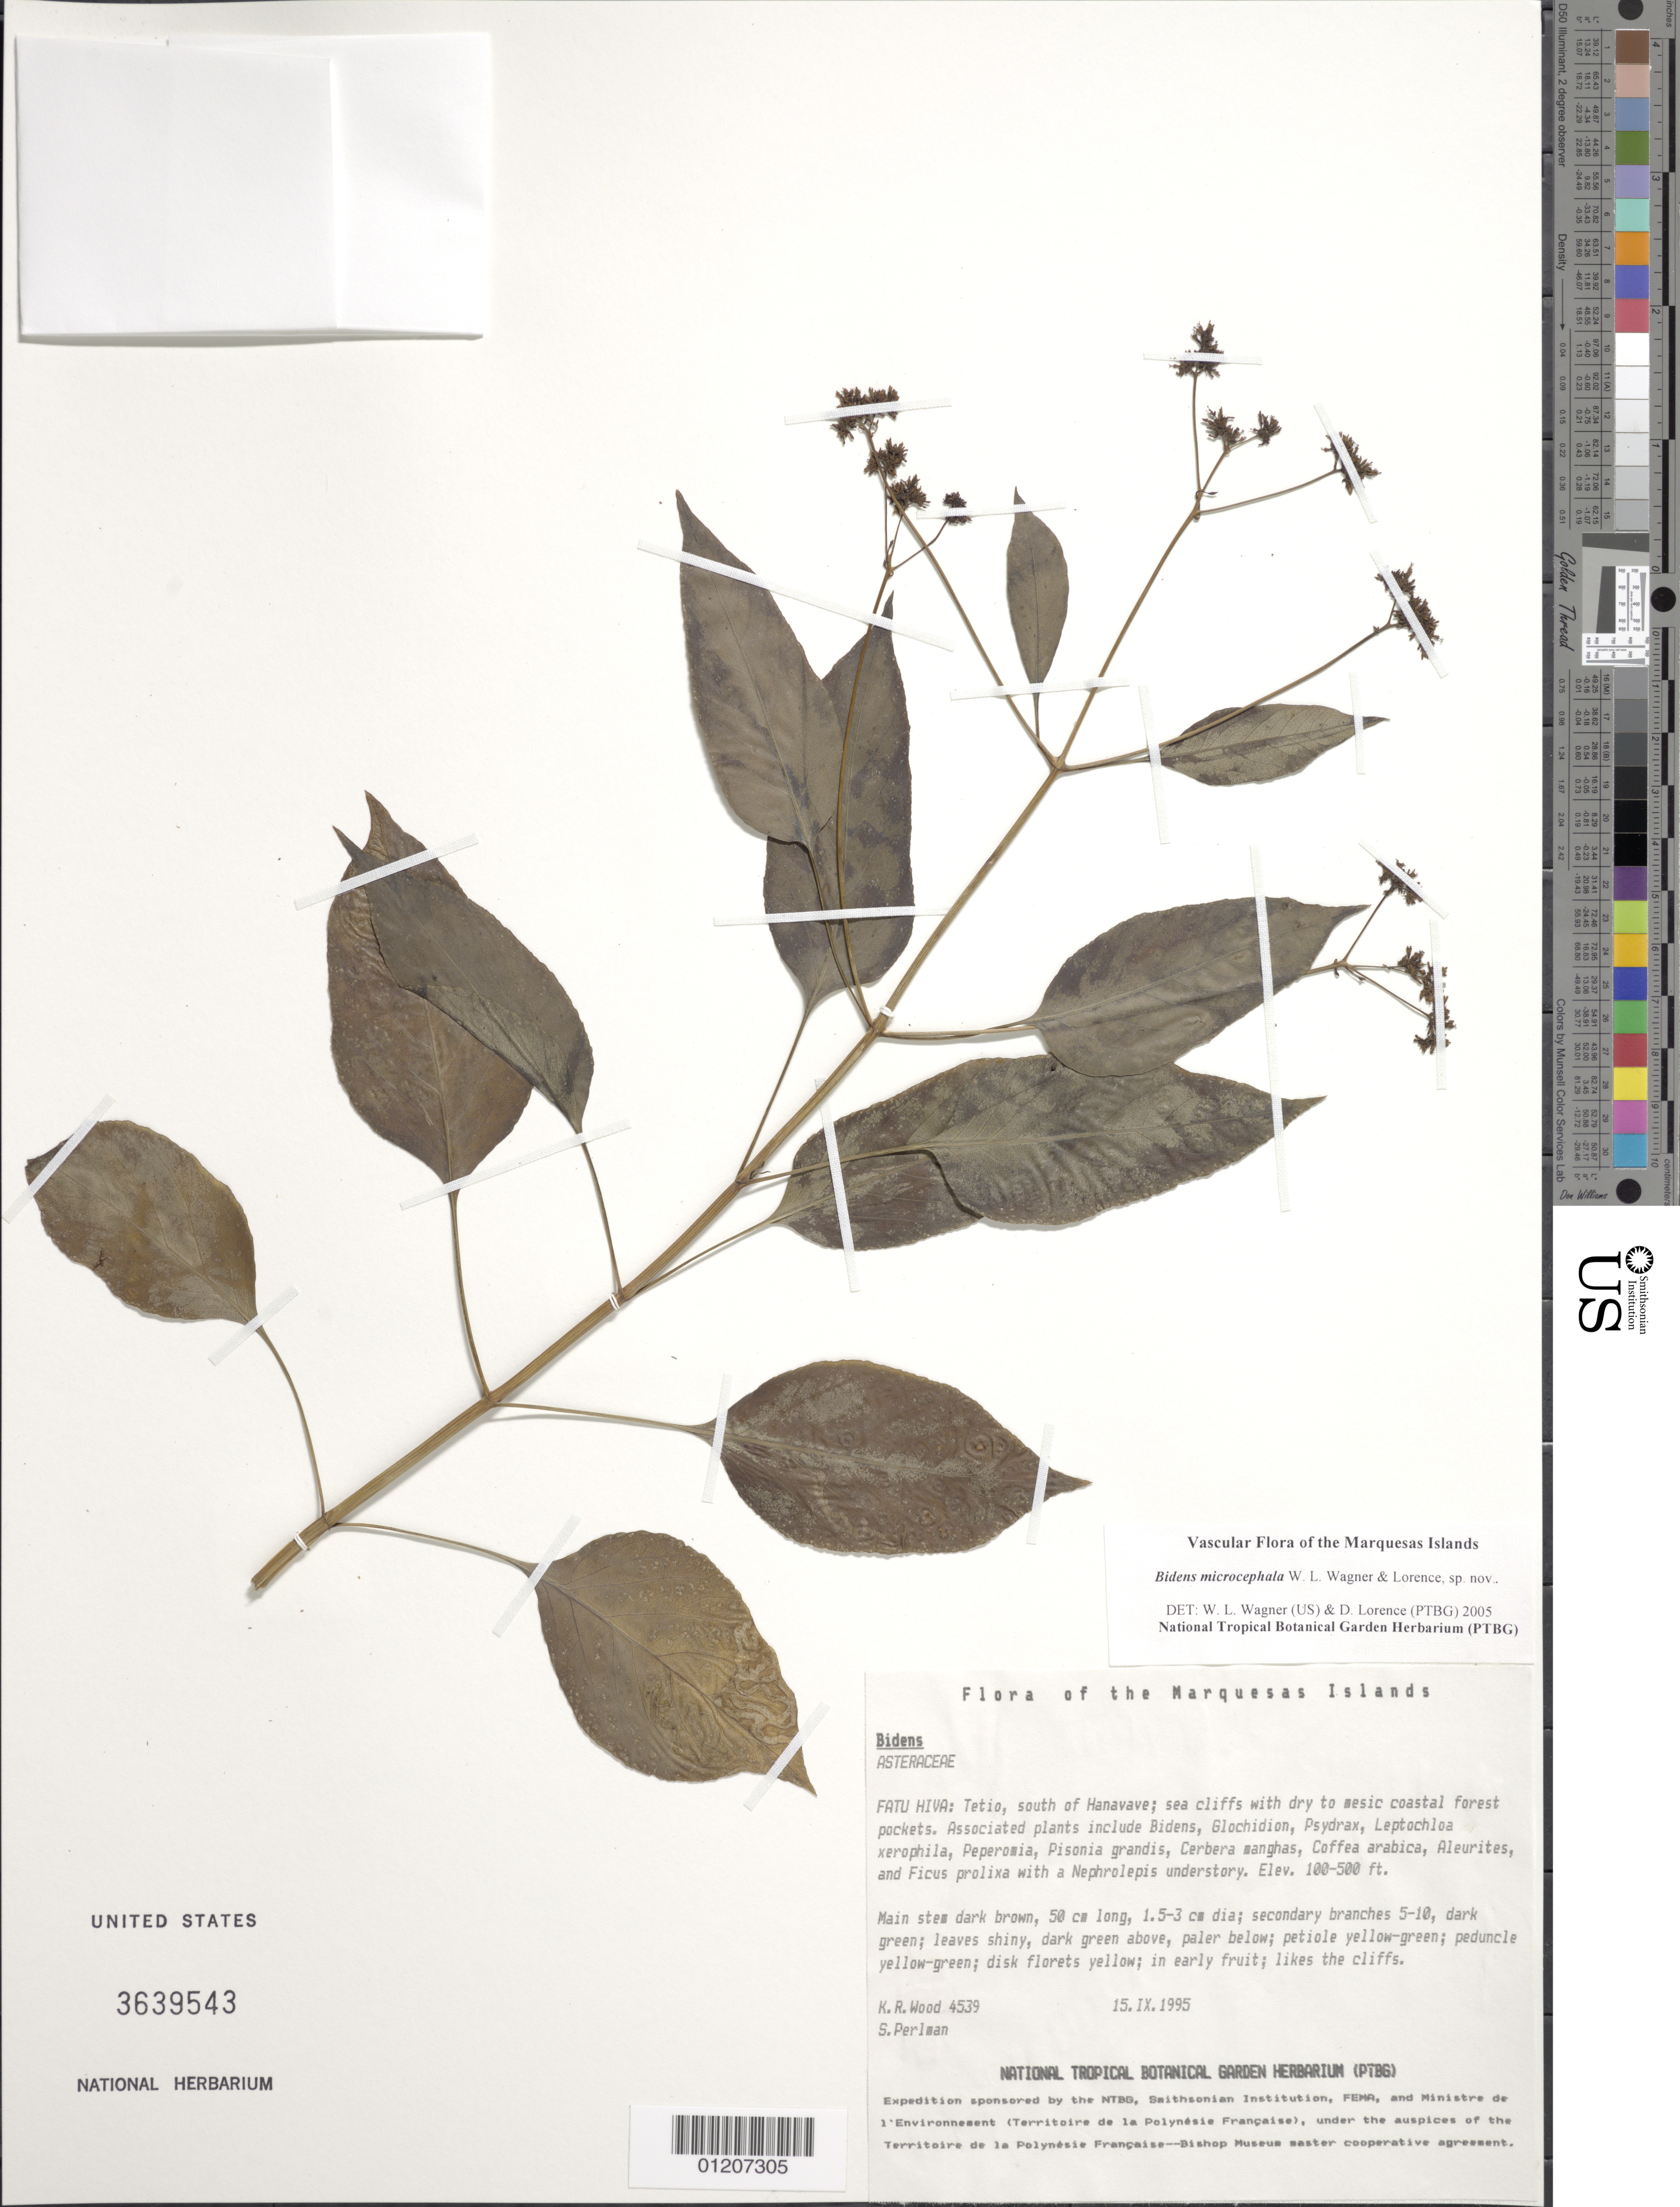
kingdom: Plantae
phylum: Tracheophyta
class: Magnoliopsida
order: Asterales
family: Asteraceae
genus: Bidens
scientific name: Bidens microcephala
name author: W.L. Wagner et al.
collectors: K. R. Wood & S. P. Perlman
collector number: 4539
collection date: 1995-09-15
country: French Polynesia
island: Fatu Hiva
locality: Tetio, S of Hanavave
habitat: Coastal sea cliffs w/ dry to mesic coastal forest pockets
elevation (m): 31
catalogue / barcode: US 3639543